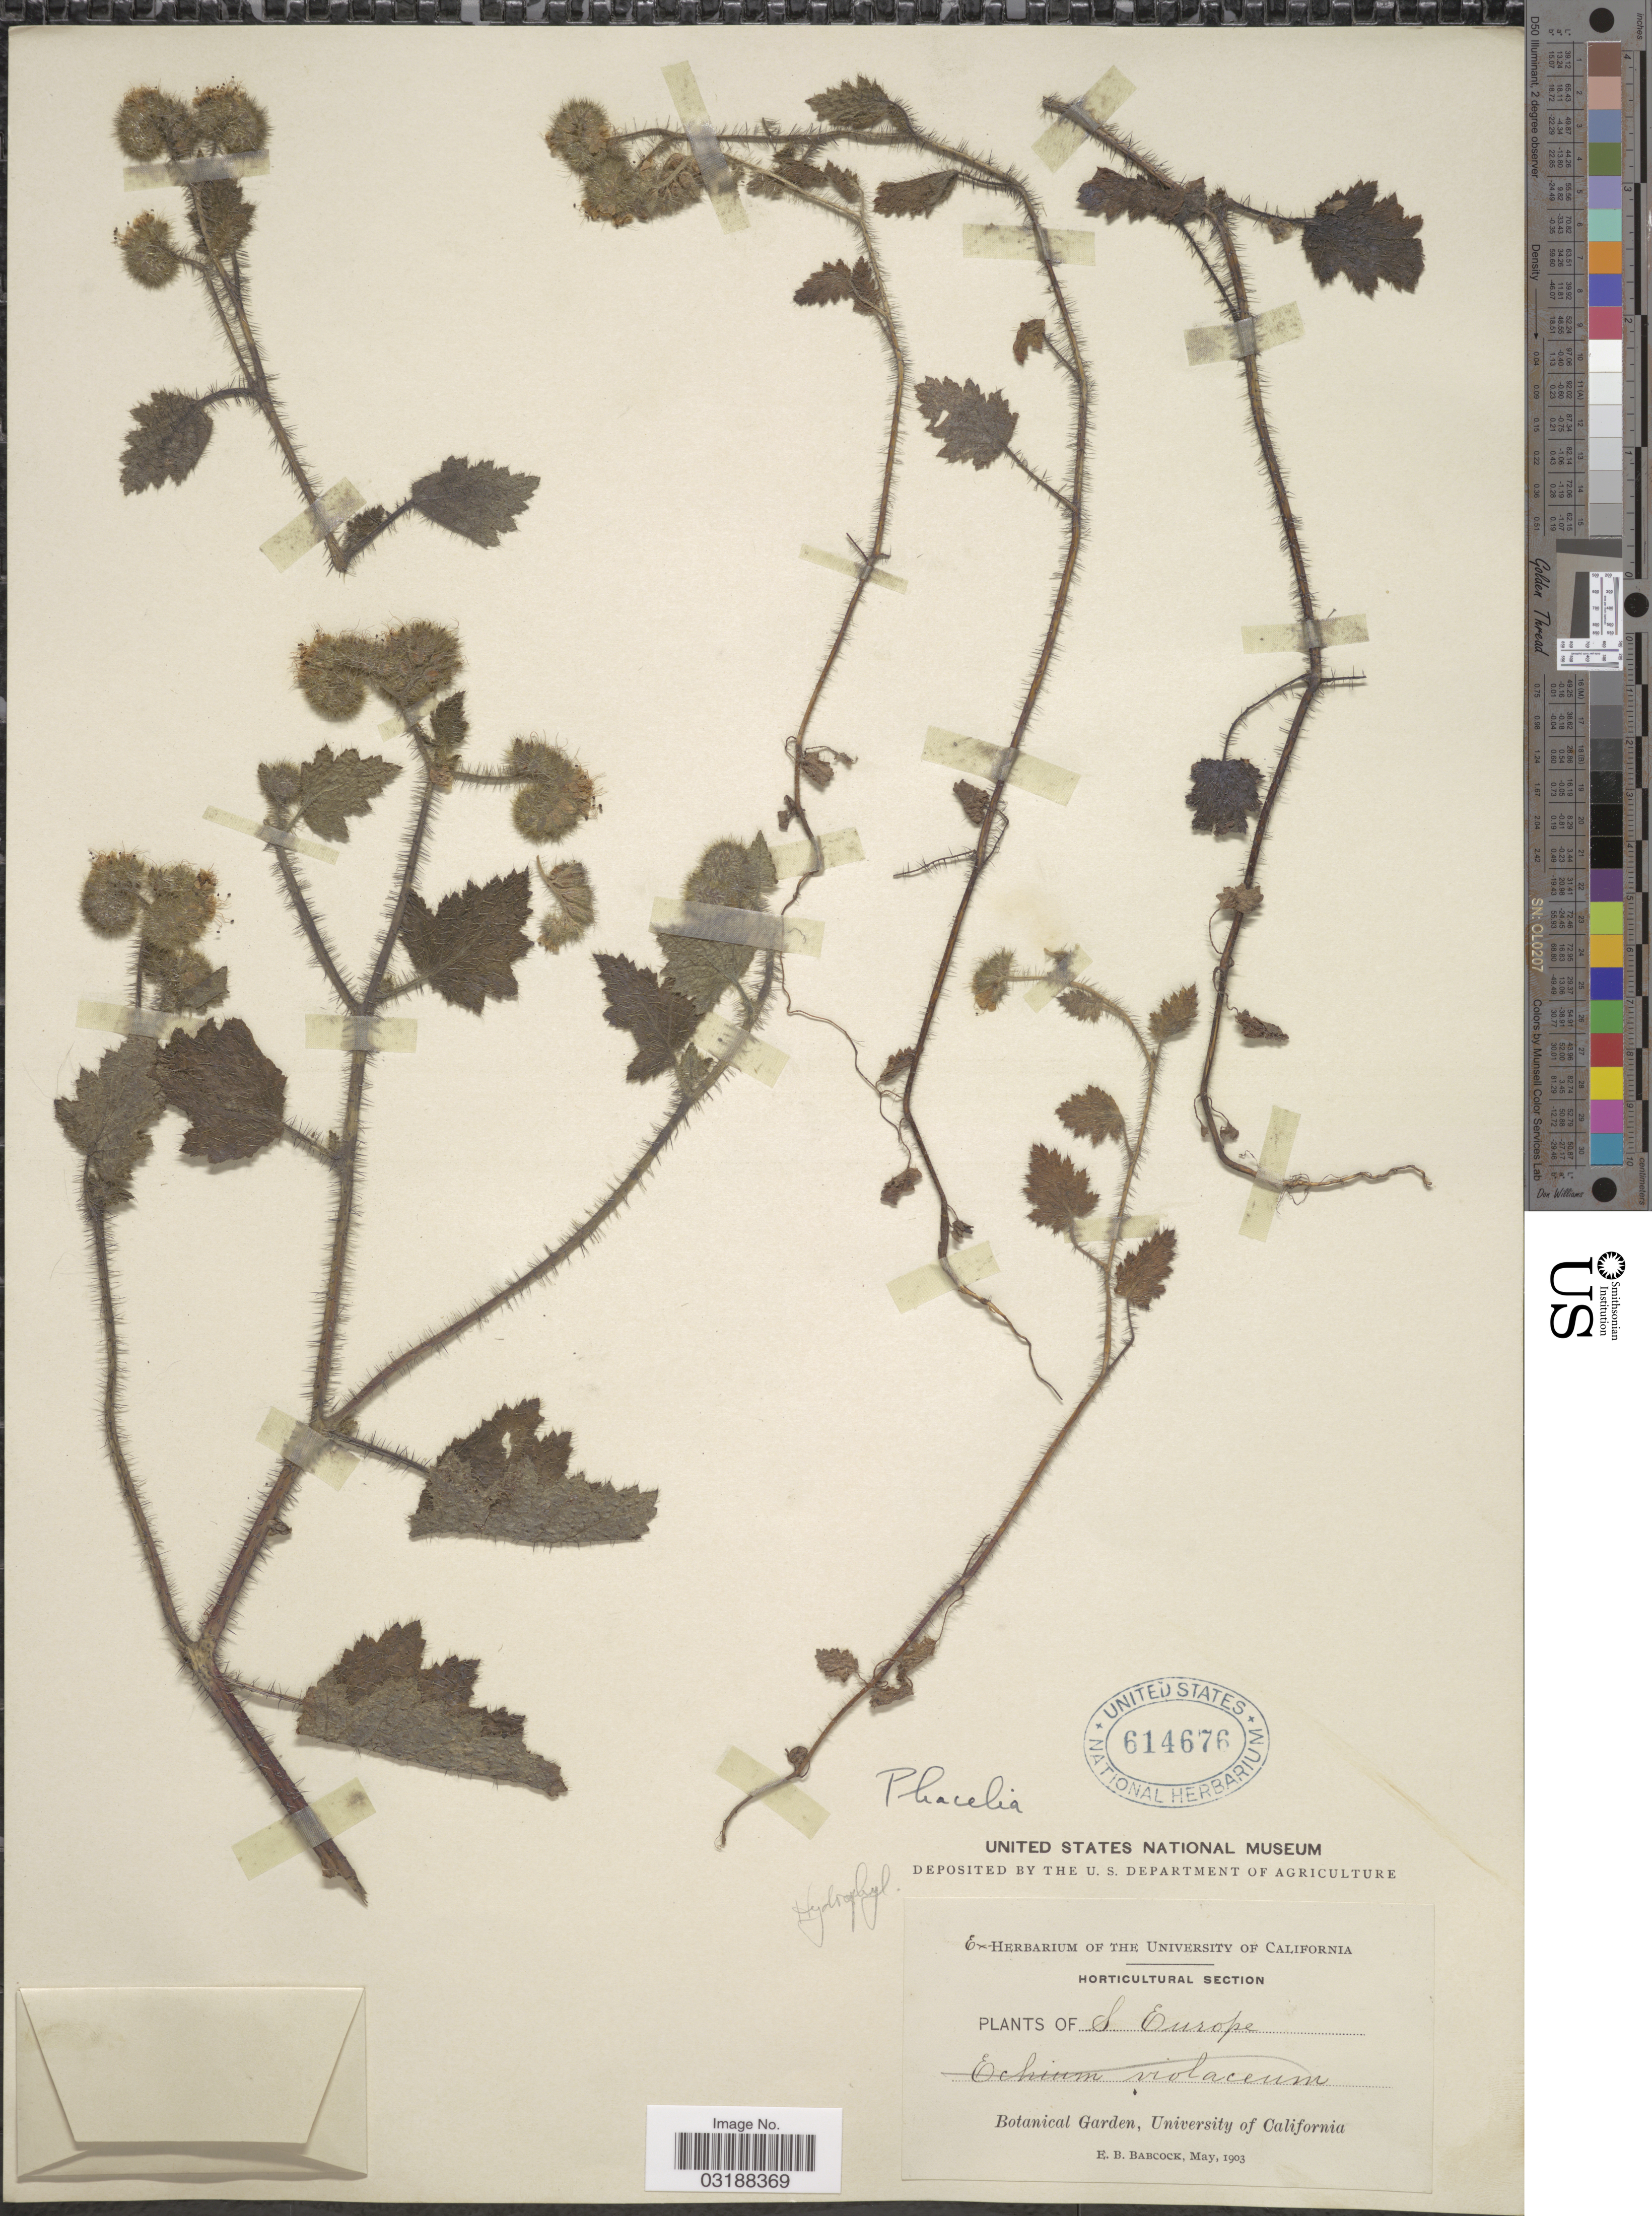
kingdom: Plantae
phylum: Tracheophyta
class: Magnoliopsida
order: Boraginales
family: Hydrophyllaceae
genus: Phacelia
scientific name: Phacelia sp.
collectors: E. B. Babcock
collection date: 1903-05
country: United States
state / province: California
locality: S. Europe. Botanical Garden, University of California.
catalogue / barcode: US 614676